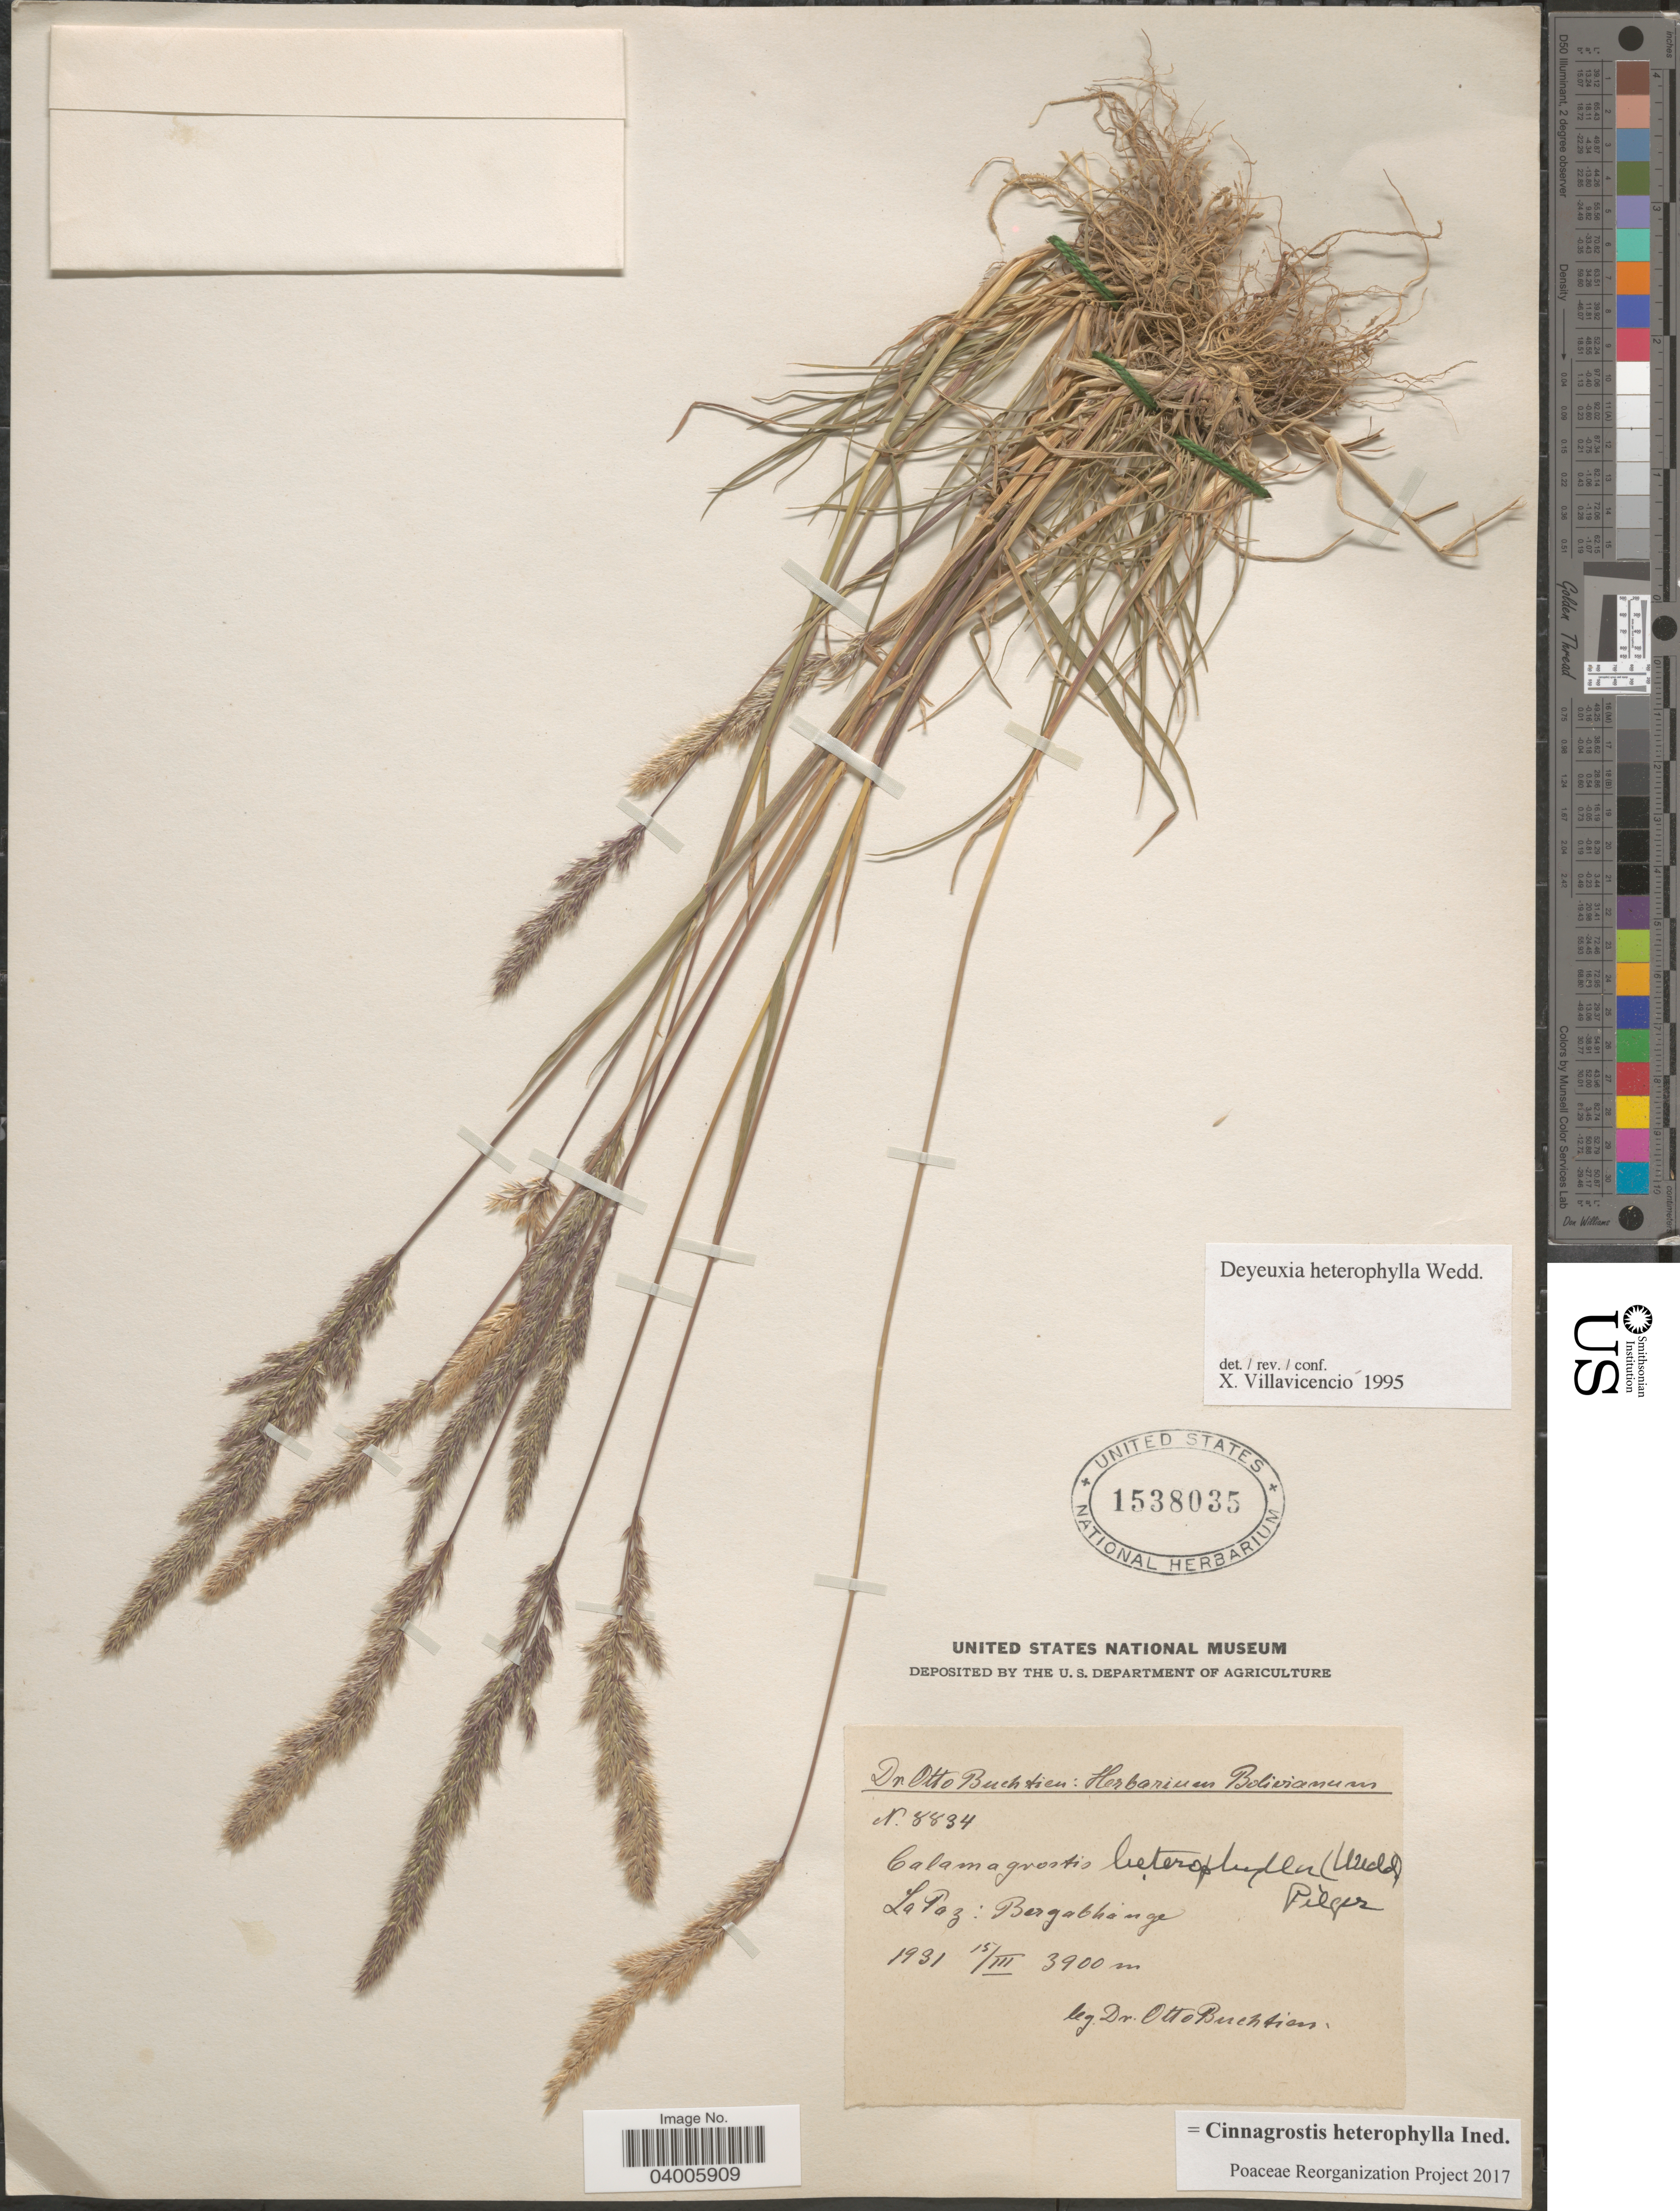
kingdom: Plantae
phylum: Tracheophyta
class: Liliopsida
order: Poales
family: Poaceae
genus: Cinnagrostis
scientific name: Cinnagrostis heterophylla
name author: (Wedd.) P.M. Peterson et al.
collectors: O. Buchtien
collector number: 8834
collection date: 1931-03-15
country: Bolivia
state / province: La Paz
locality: Bergabhange.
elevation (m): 3900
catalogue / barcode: US 1538035